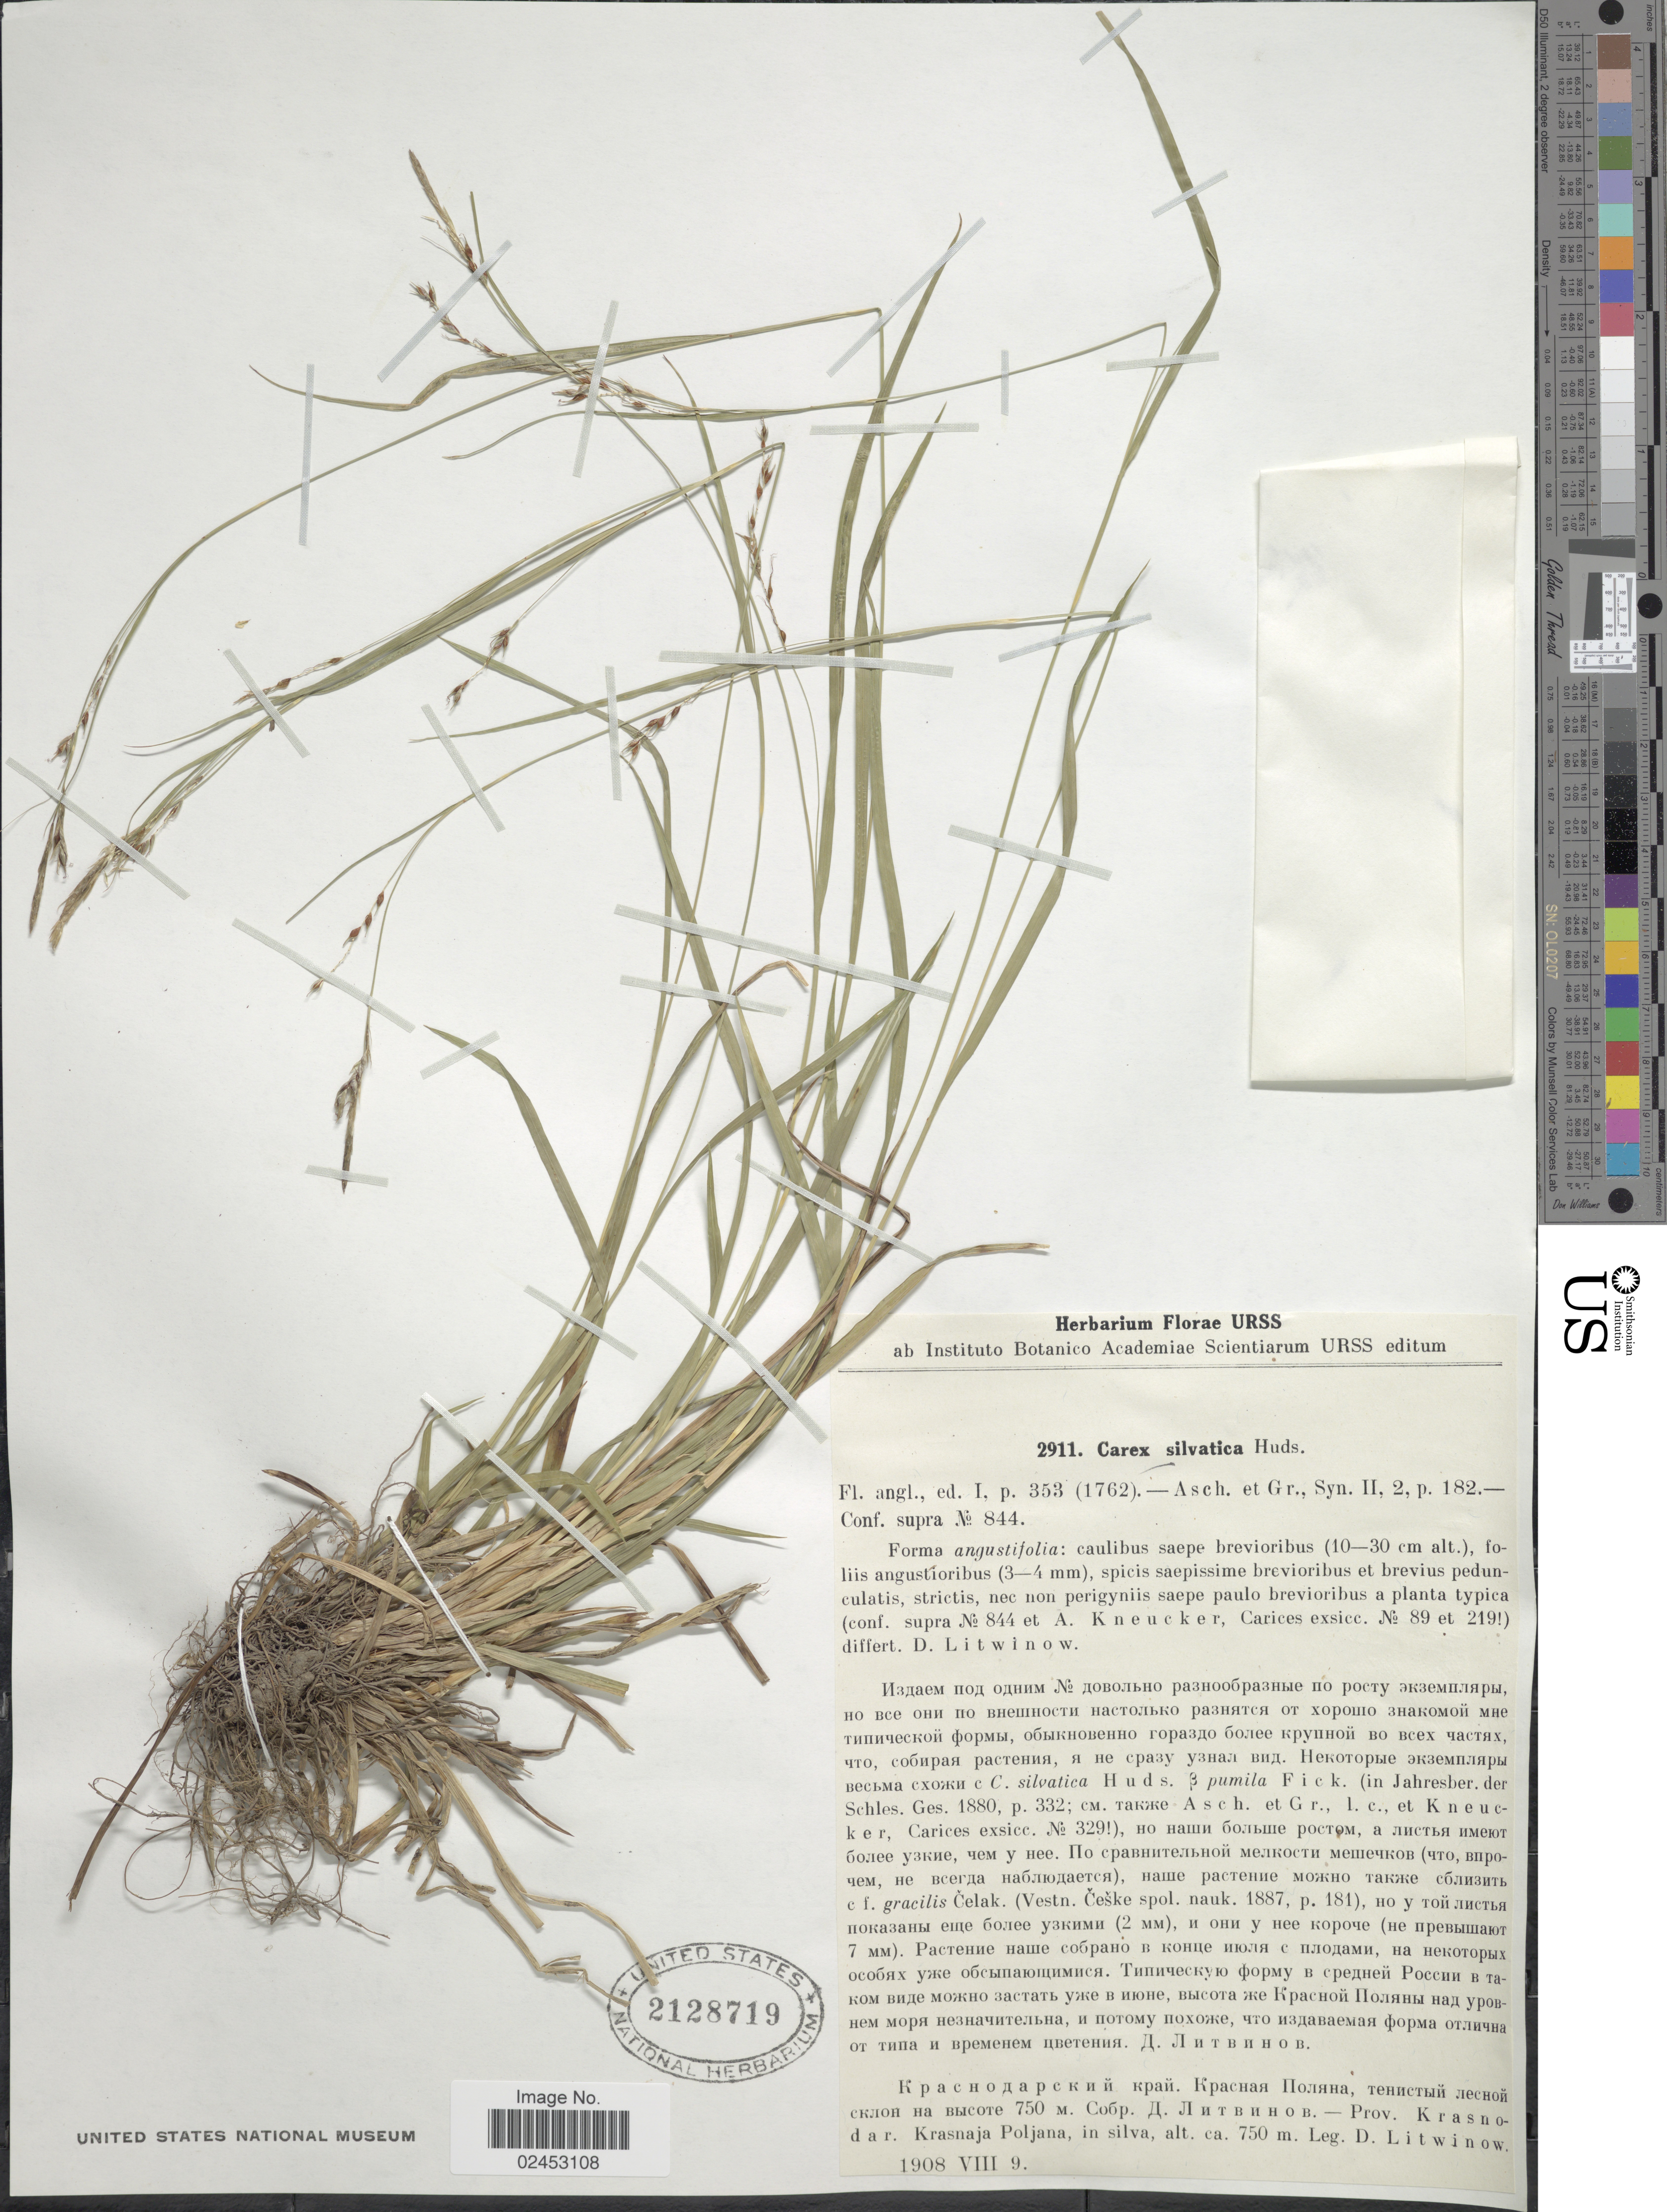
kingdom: Plantae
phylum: Tracheophyta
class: Liliopsida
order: Poales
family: Cyperaceae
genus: Carex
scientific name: Carex sylvatica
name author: Huds.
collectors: D. Litwinow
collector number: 2911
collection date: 1908-08-09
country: Russian Federation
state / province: Krasnodar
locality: Krasnaja Poljana, in silva.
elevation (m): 750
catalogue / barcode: US 2128719